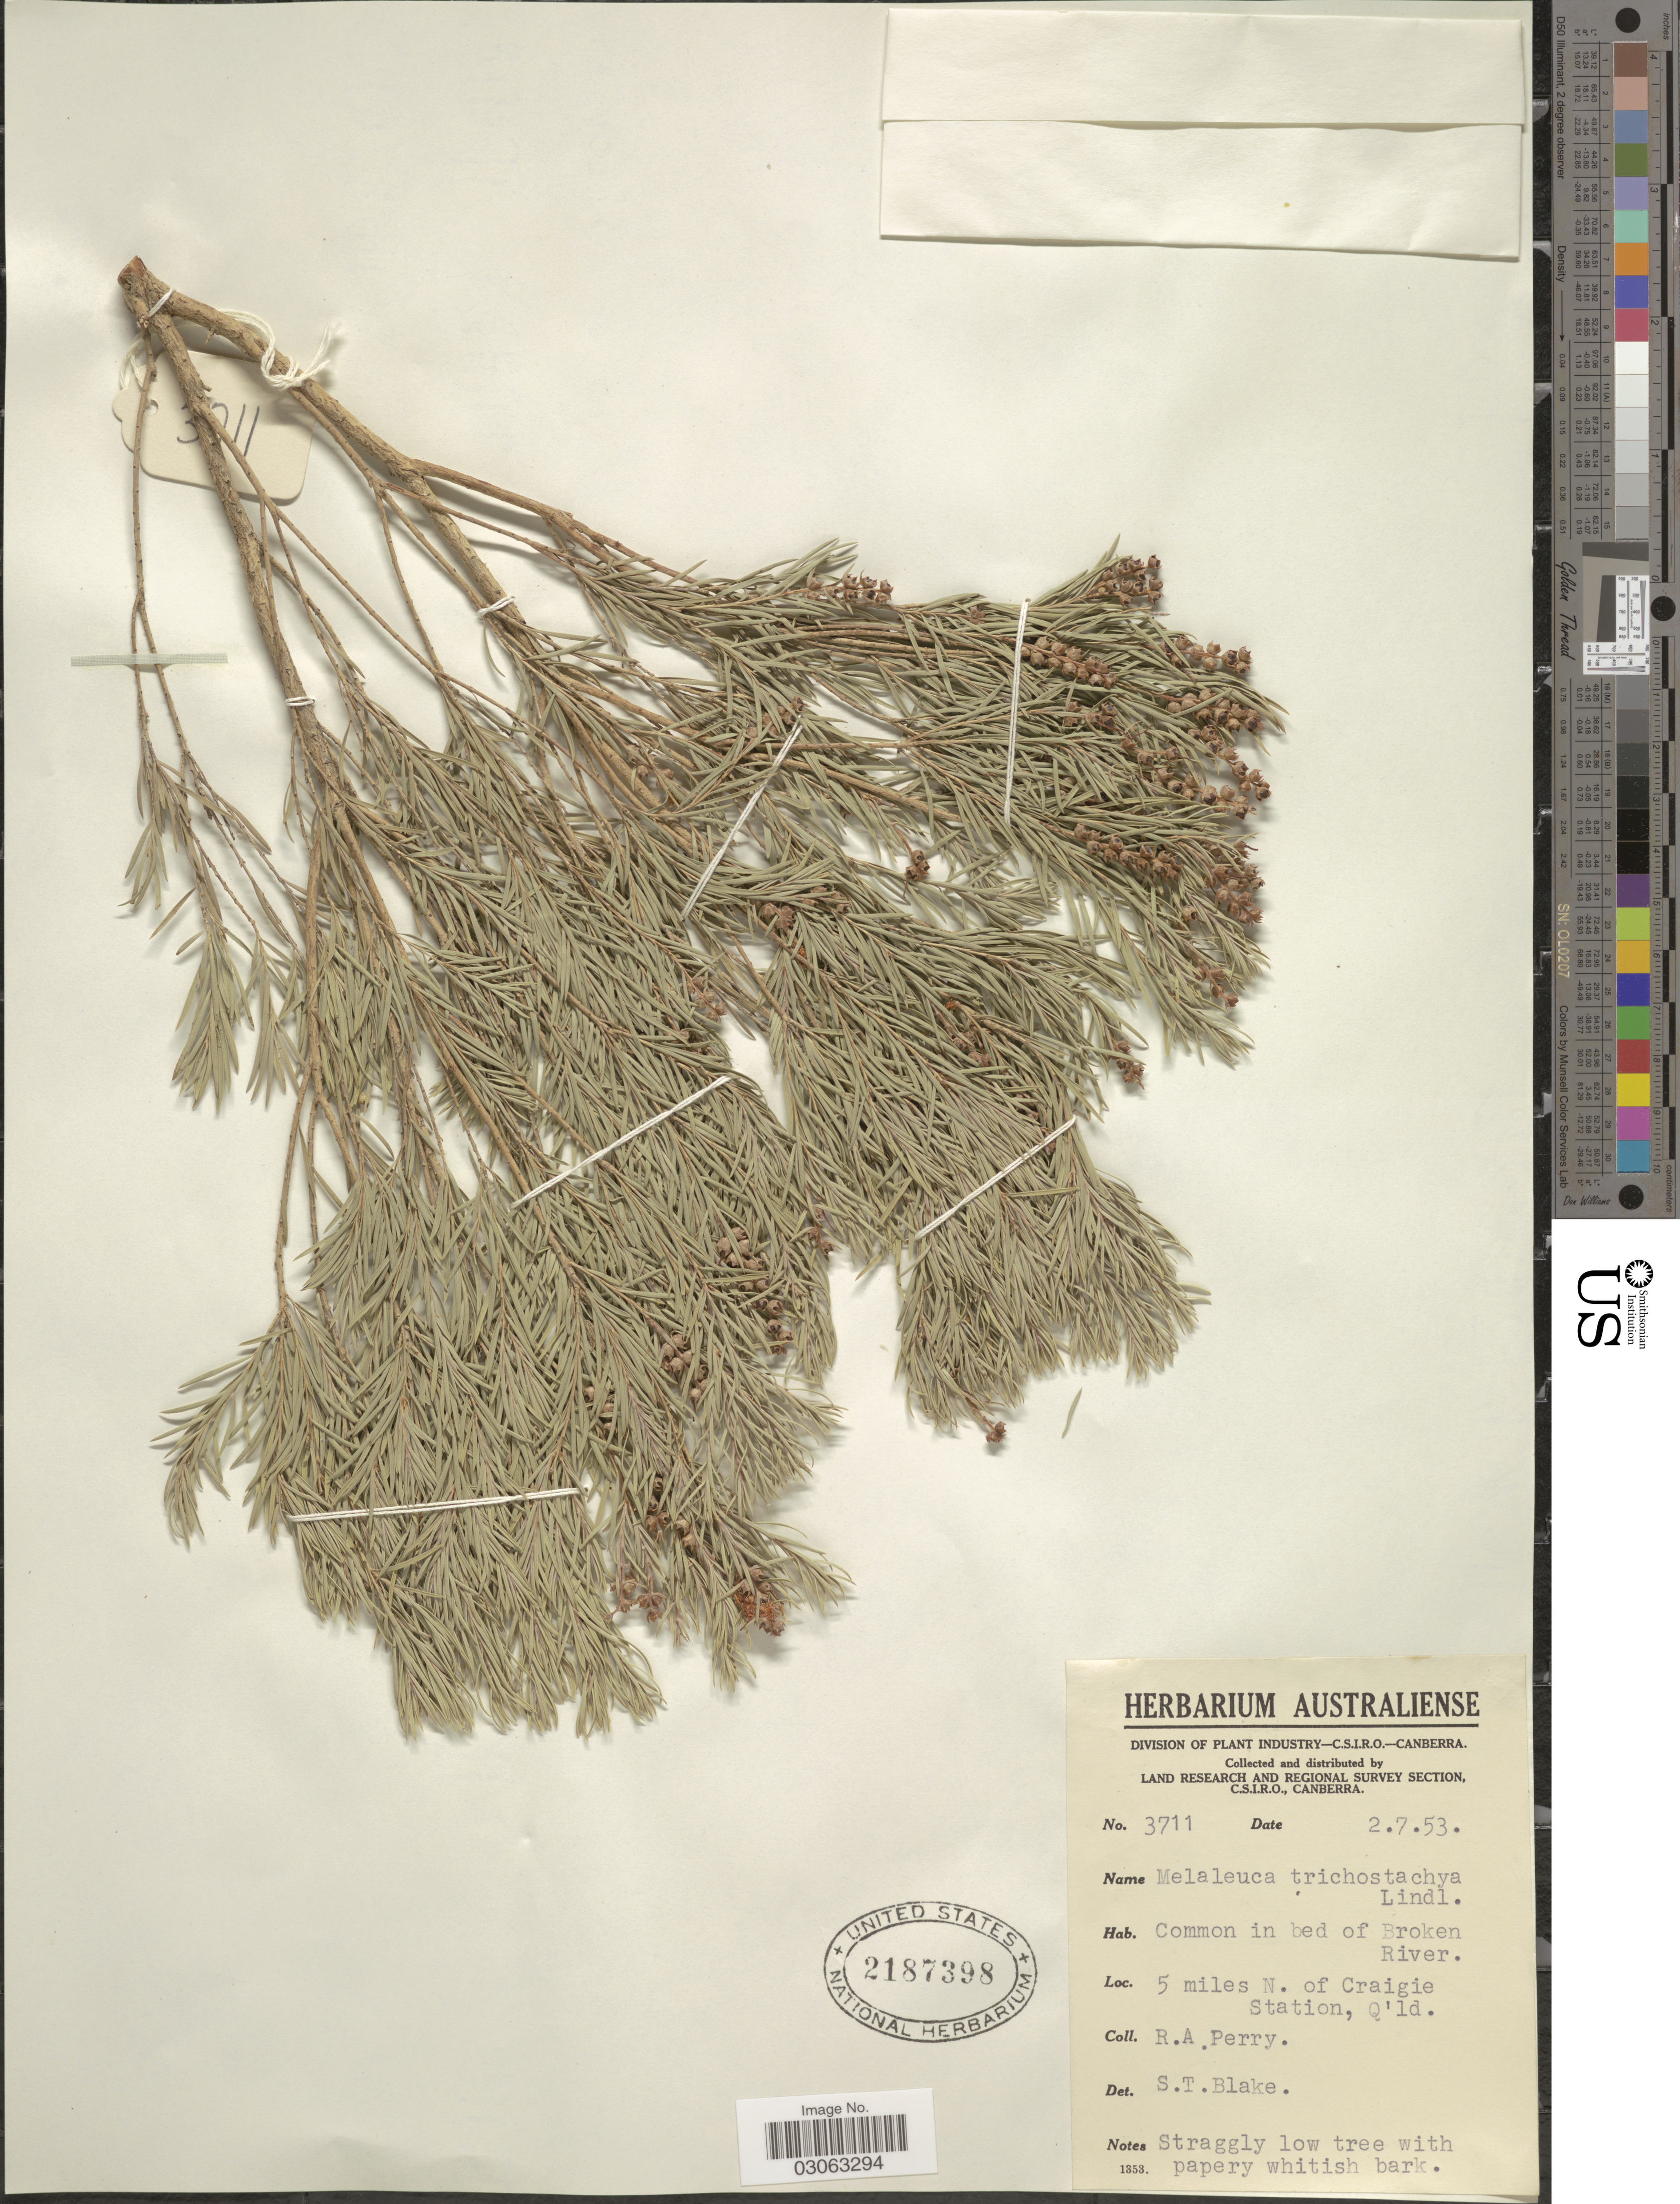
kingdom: Plantae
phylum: Tracheophyta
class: Magnoliopsida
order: Myrtales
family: Myrtaceae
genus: Melaleuca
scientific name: Melaleuca trichostachya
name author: Lindl.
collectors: Perry, R. A.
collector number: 3711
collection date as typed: Transcribed d/m/y: 2/7/53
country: Australia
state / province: Queensland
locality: Common in bed of Broken River. 5 miles N. of Craigie Station,Q'ld.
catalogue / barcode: US 2187398